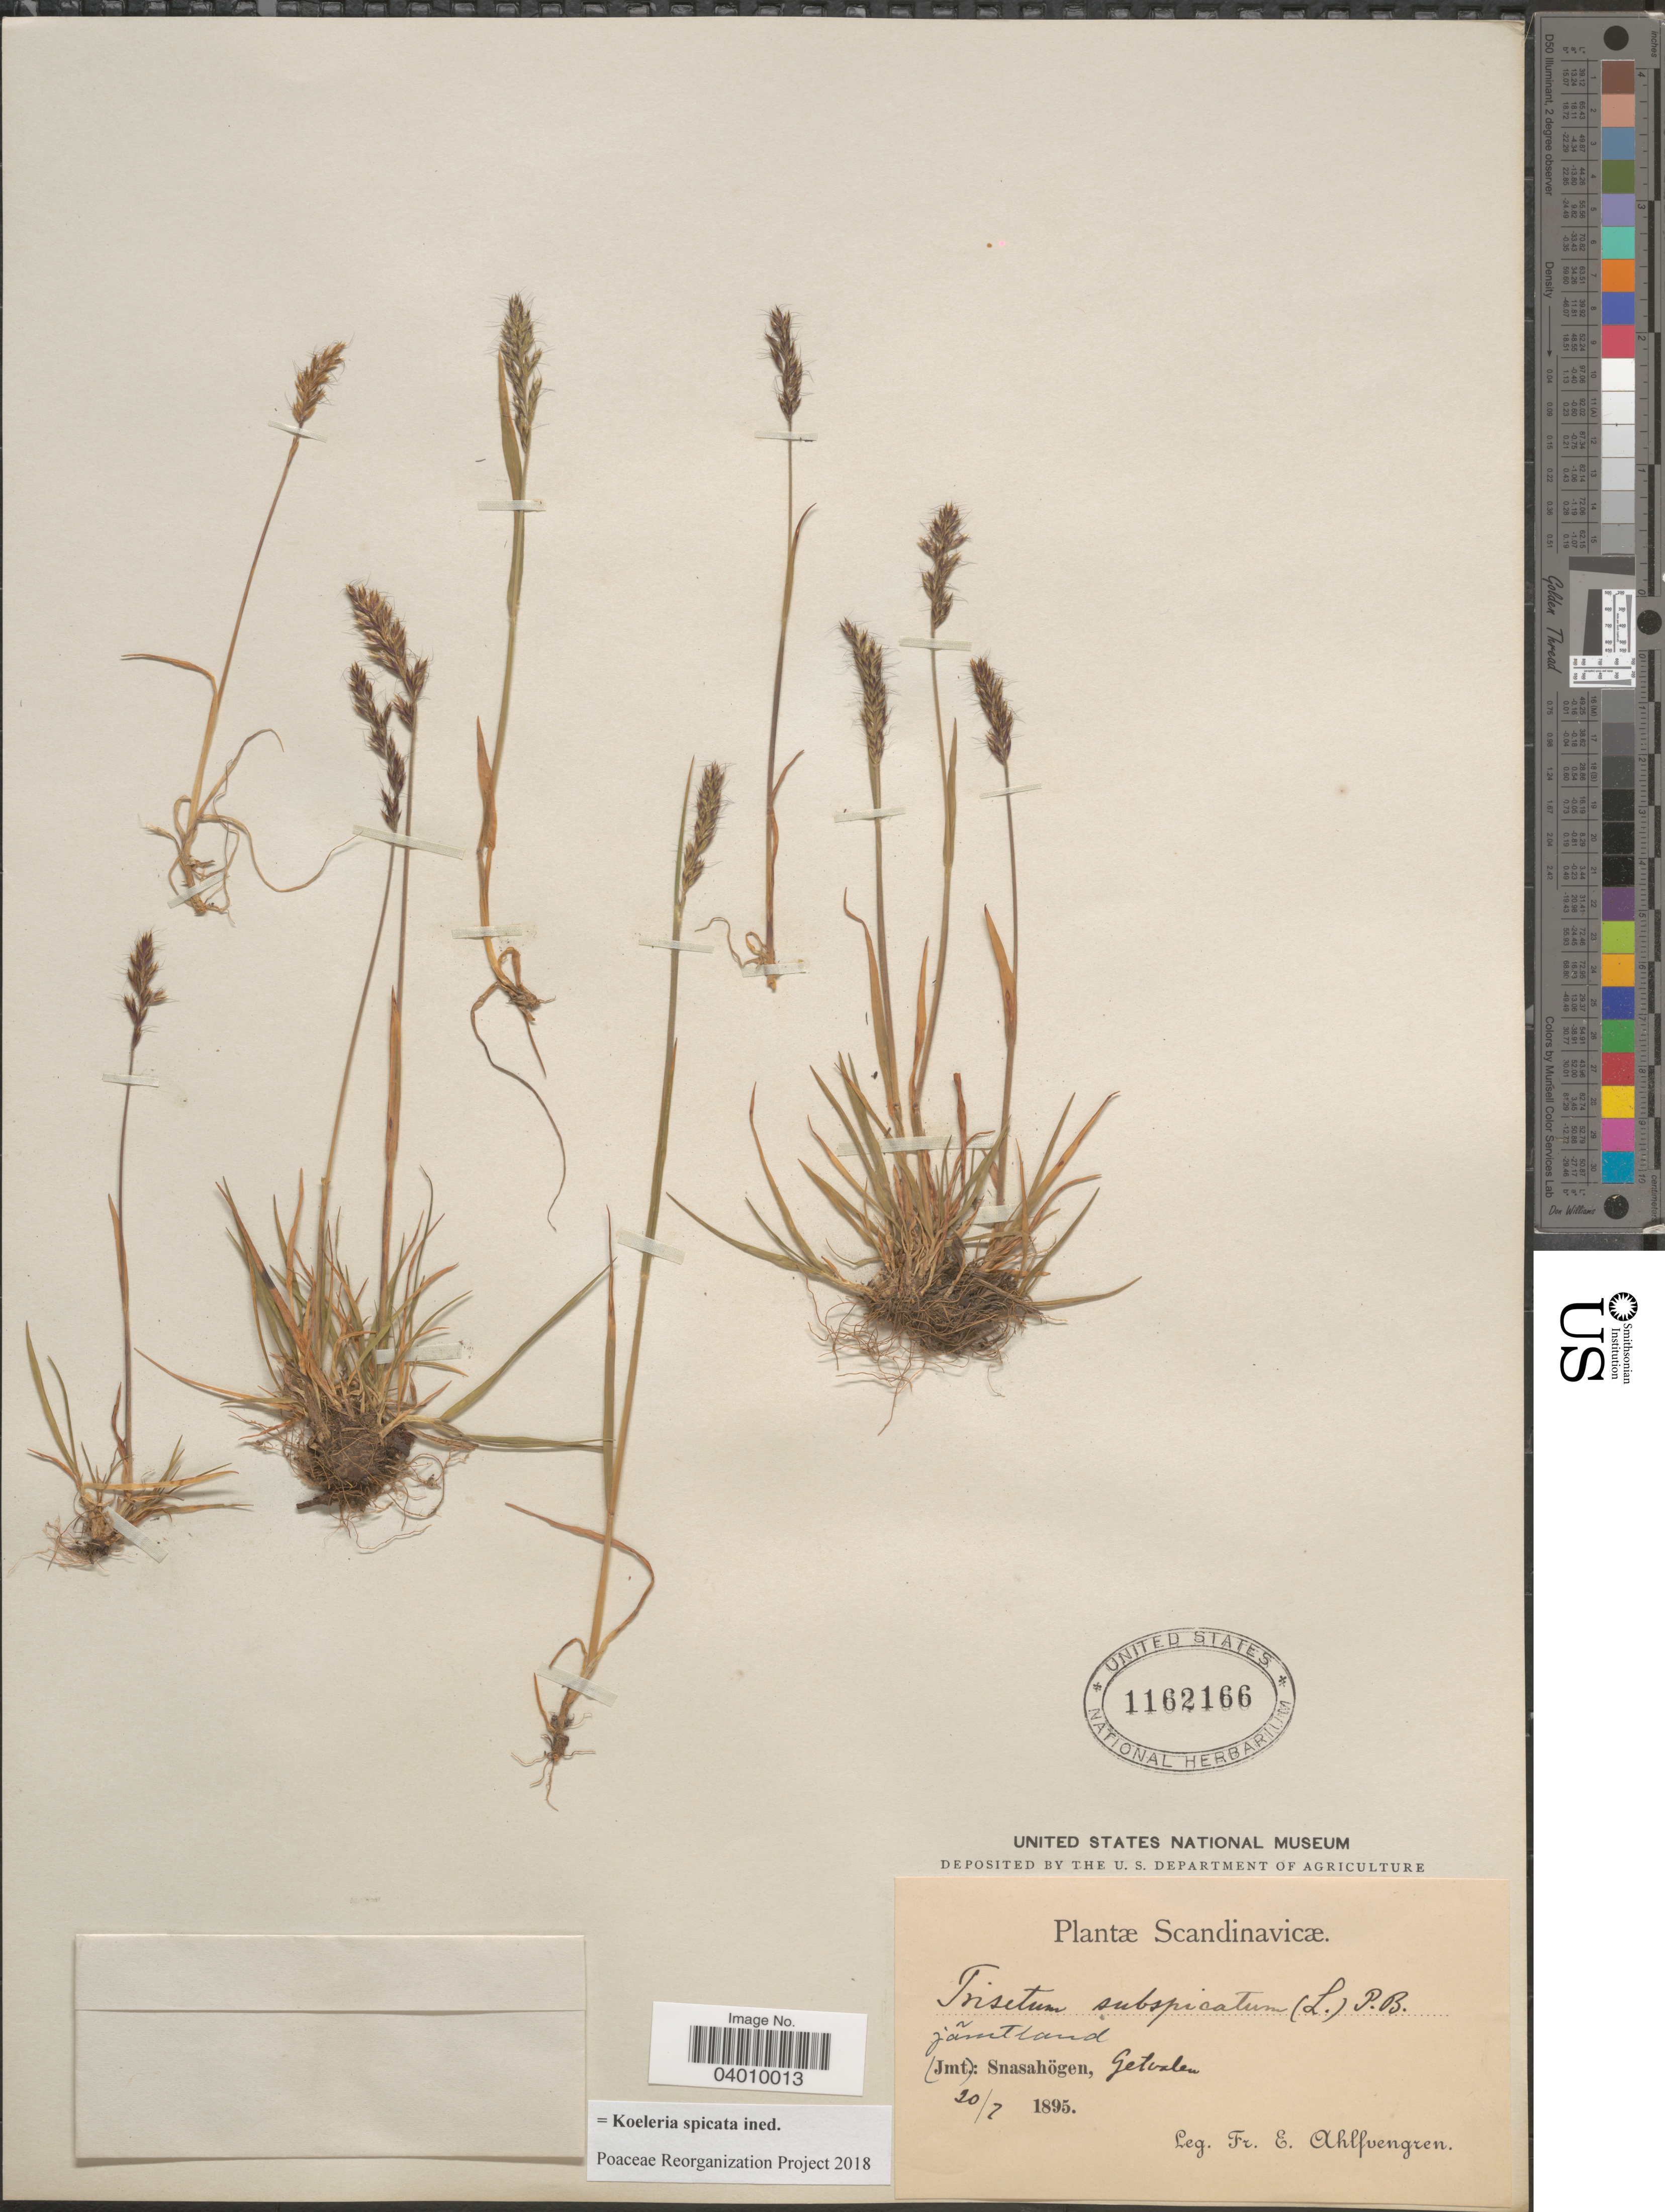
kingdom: Plantae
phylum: Tracheophyta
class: Liliopsida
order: Poales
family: Poaceae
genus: Koeleria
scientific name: Koeleria spicata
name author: (L.) Barberá et al.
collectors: E. Ahlfvengren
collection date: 1895-07-20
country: Sweden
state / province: Jämtland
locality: Jãmtland: Snasahögen, Getvalen.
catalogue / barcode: US 1162166